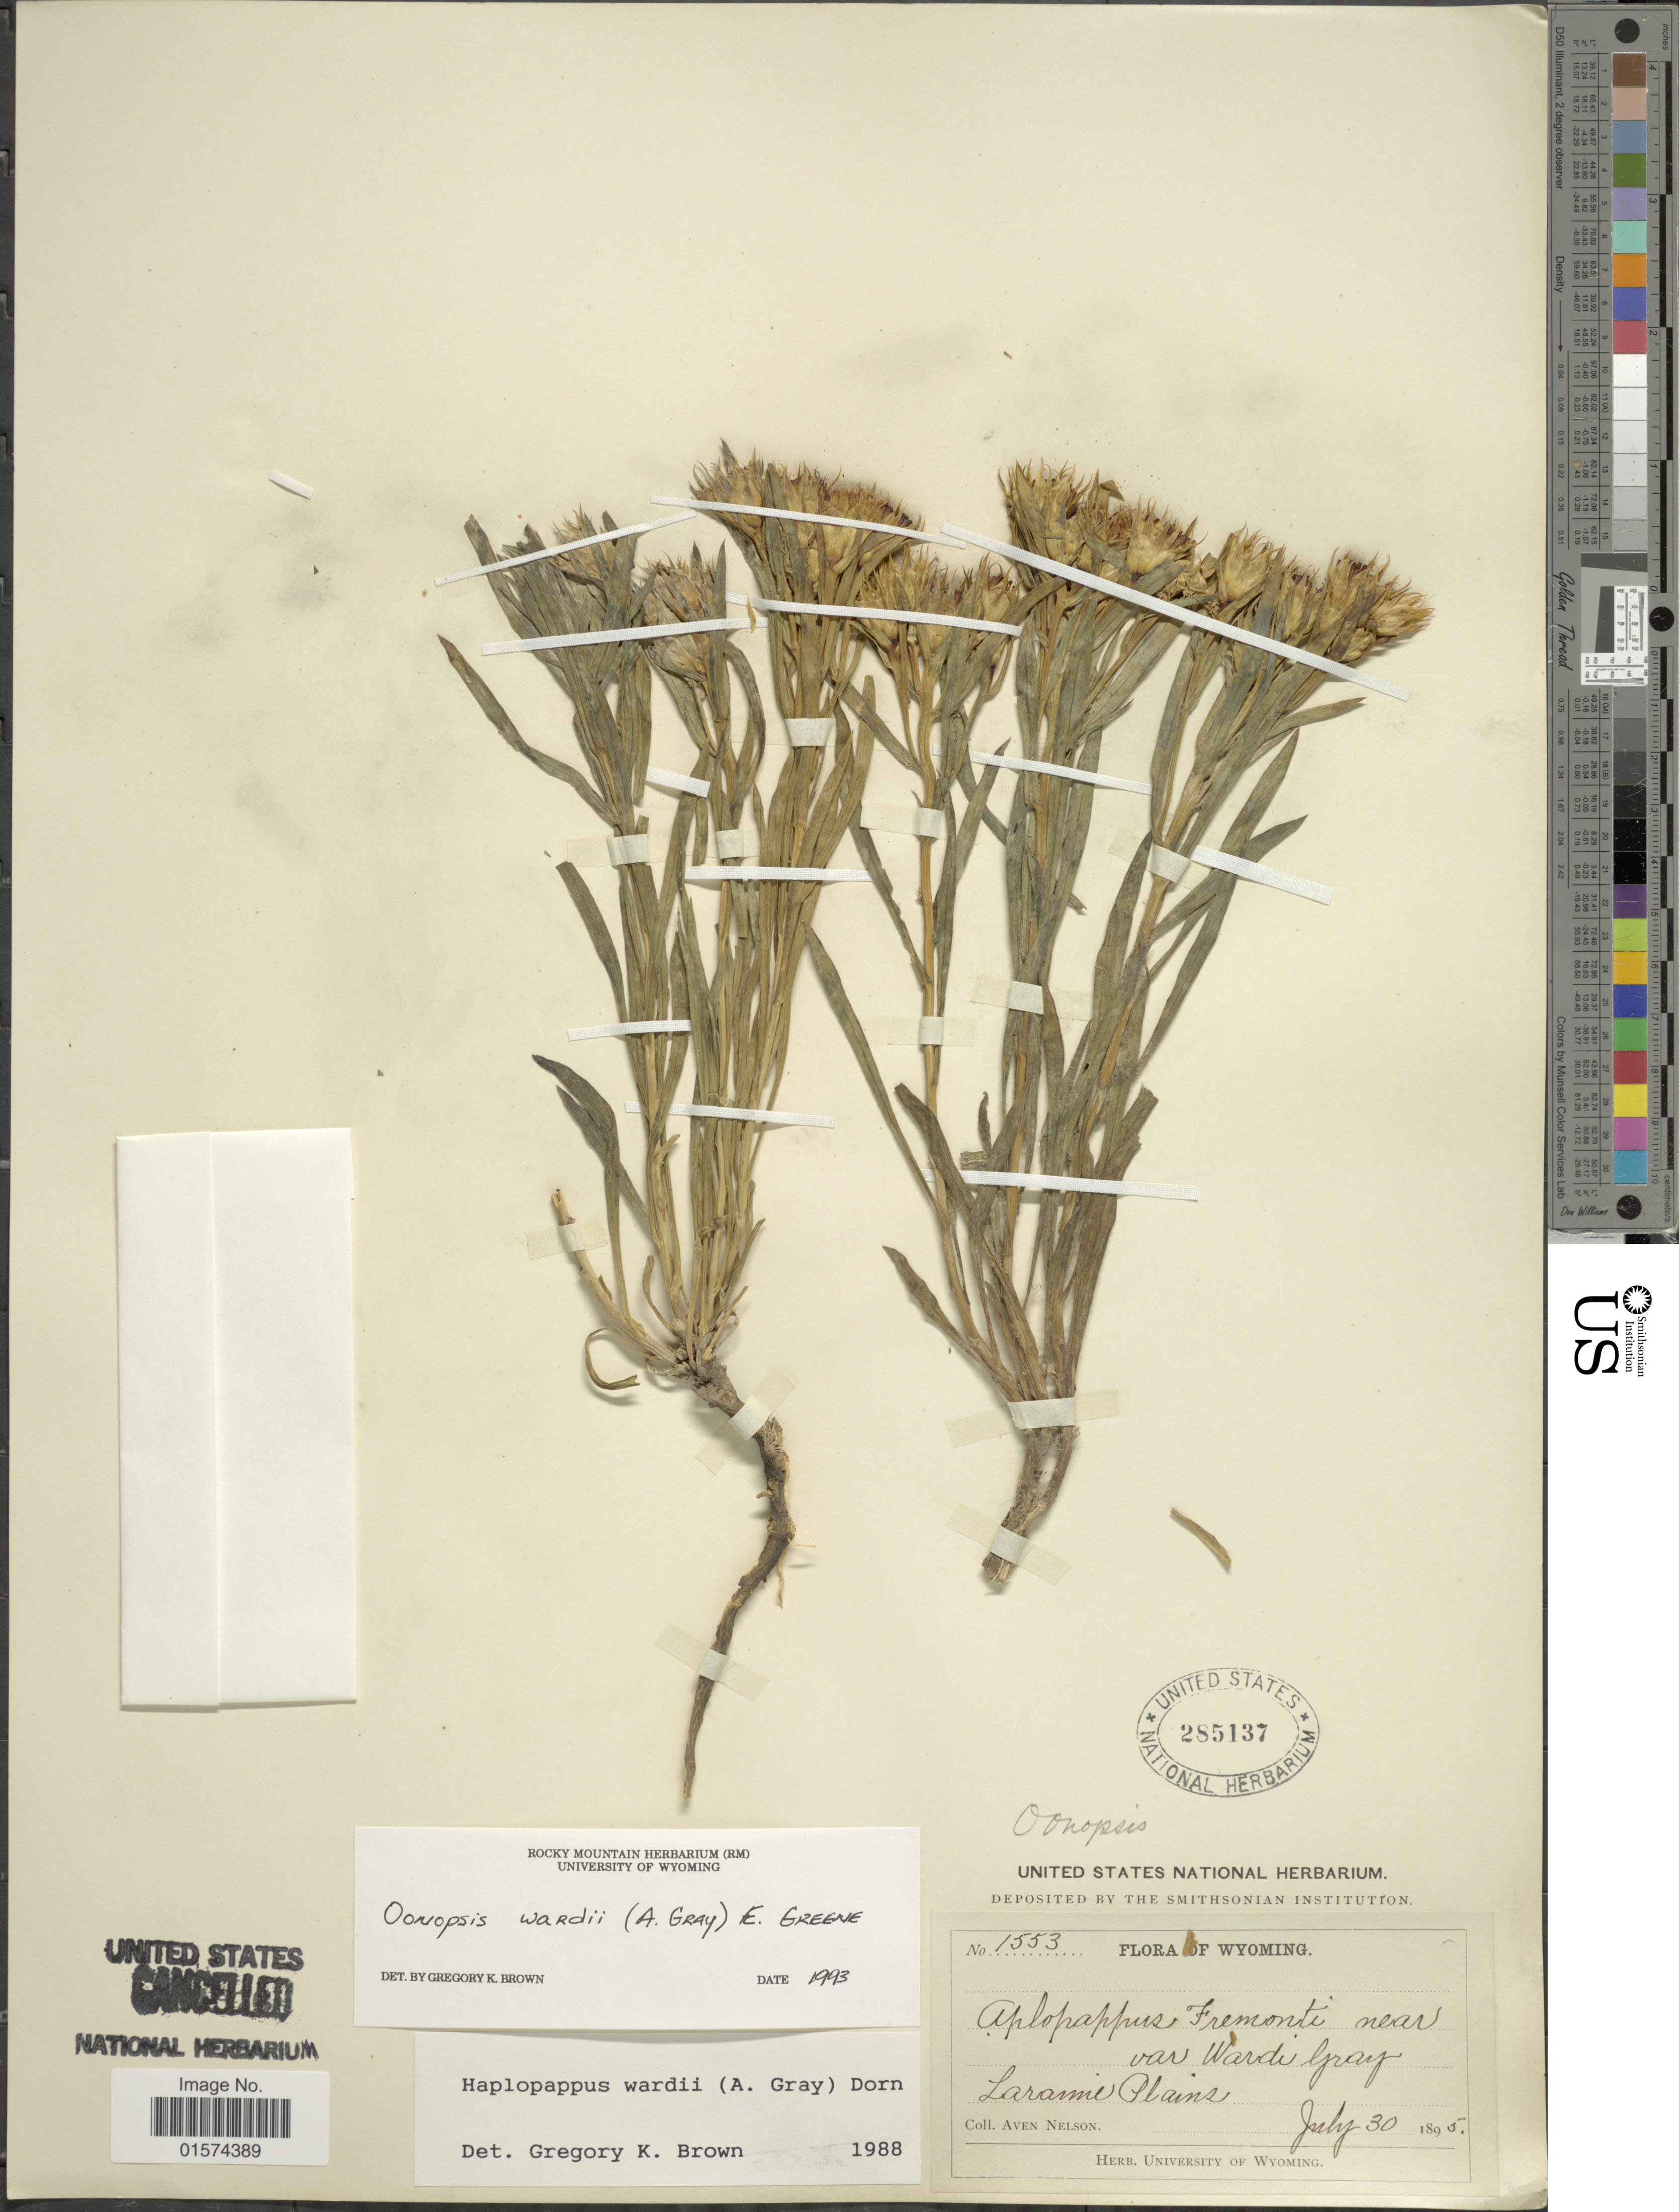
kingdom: Plantae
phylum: Tracheophyta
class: Magnoliopsida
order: Asterales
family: Asteraceae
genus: Oonopsis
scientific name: Oonopsis wardii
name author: (A. Gray) Greene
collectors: A. Nelson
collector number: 1553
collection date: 1895-07-30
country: United States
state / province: Wyoming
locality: Laramie Plains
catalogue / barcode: US 285137